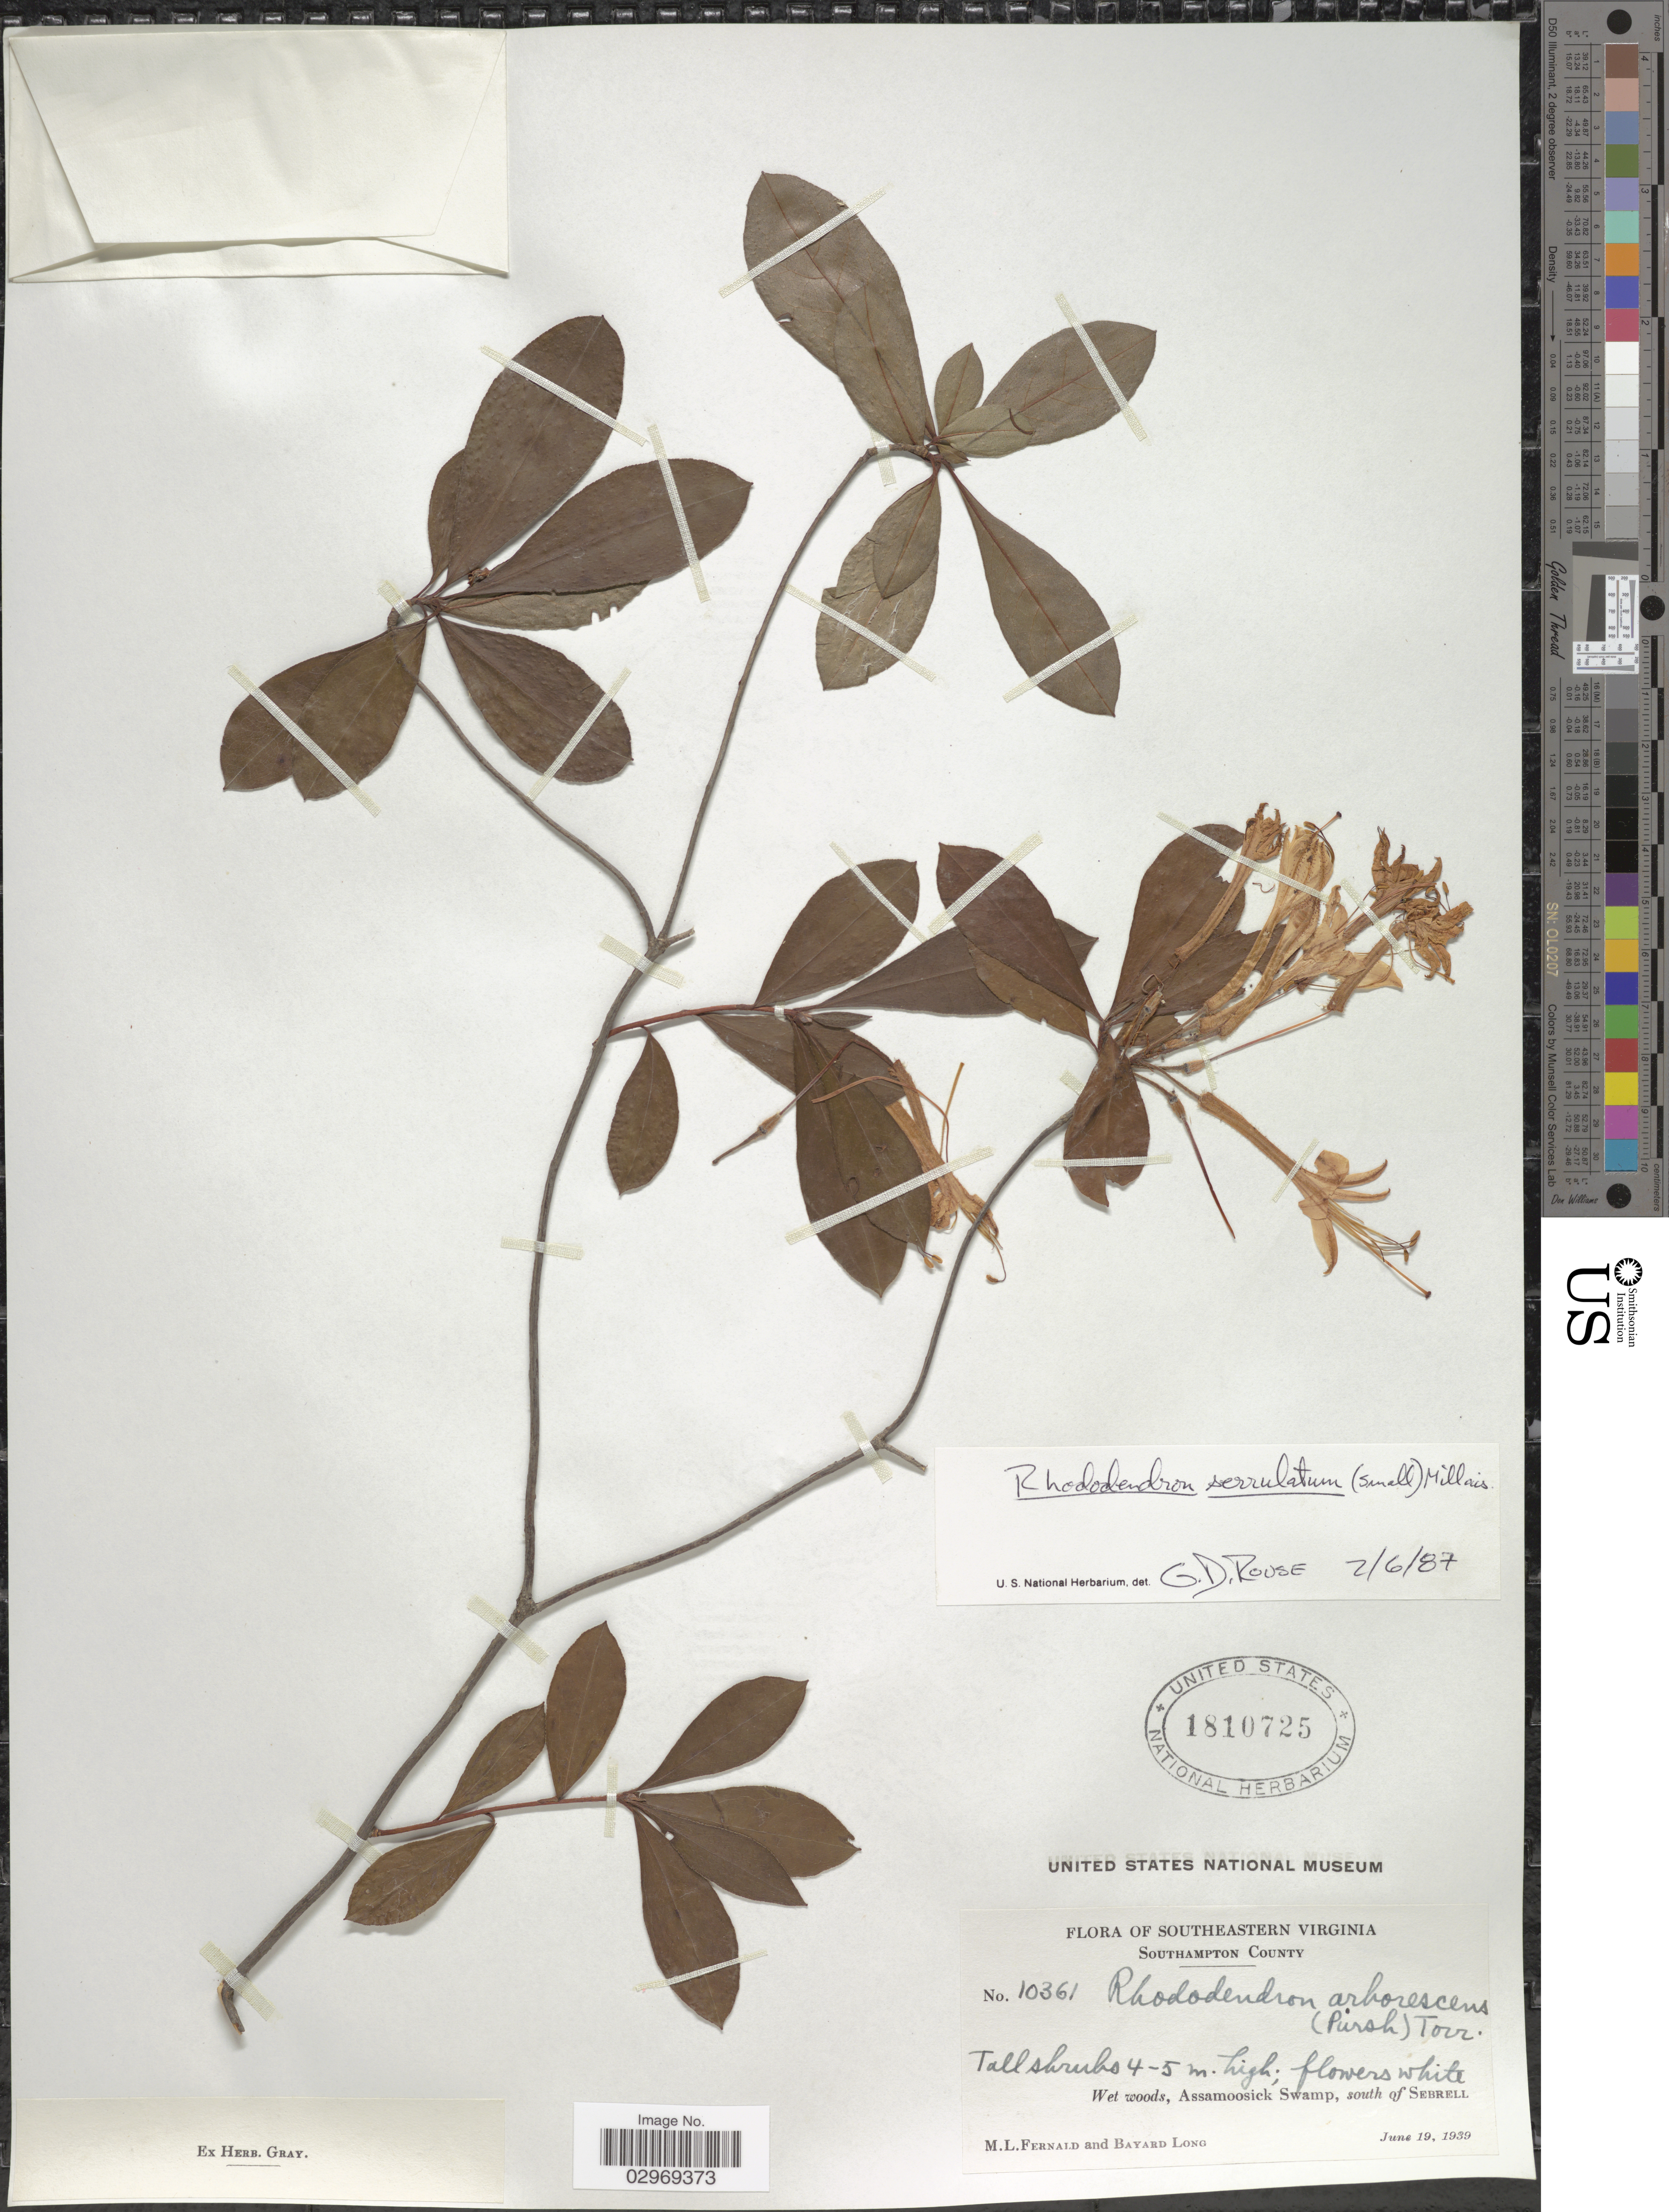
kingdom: Plantae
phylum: Tracheophyta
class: Magnoliopsida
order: Ericales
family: Ericaceae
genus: Rhododendron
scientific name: Rhododendron serrulatum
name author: (Small) Millais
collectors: M. L. Fernald & B. Long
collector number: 10361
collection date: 1939-06-19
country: United States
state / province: Virginia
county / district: Southampton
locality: Southeastern Virginia. Southampton County. Wet woods, Assamoosick Swamp, south of Sebrell.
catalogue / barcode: US 1810725